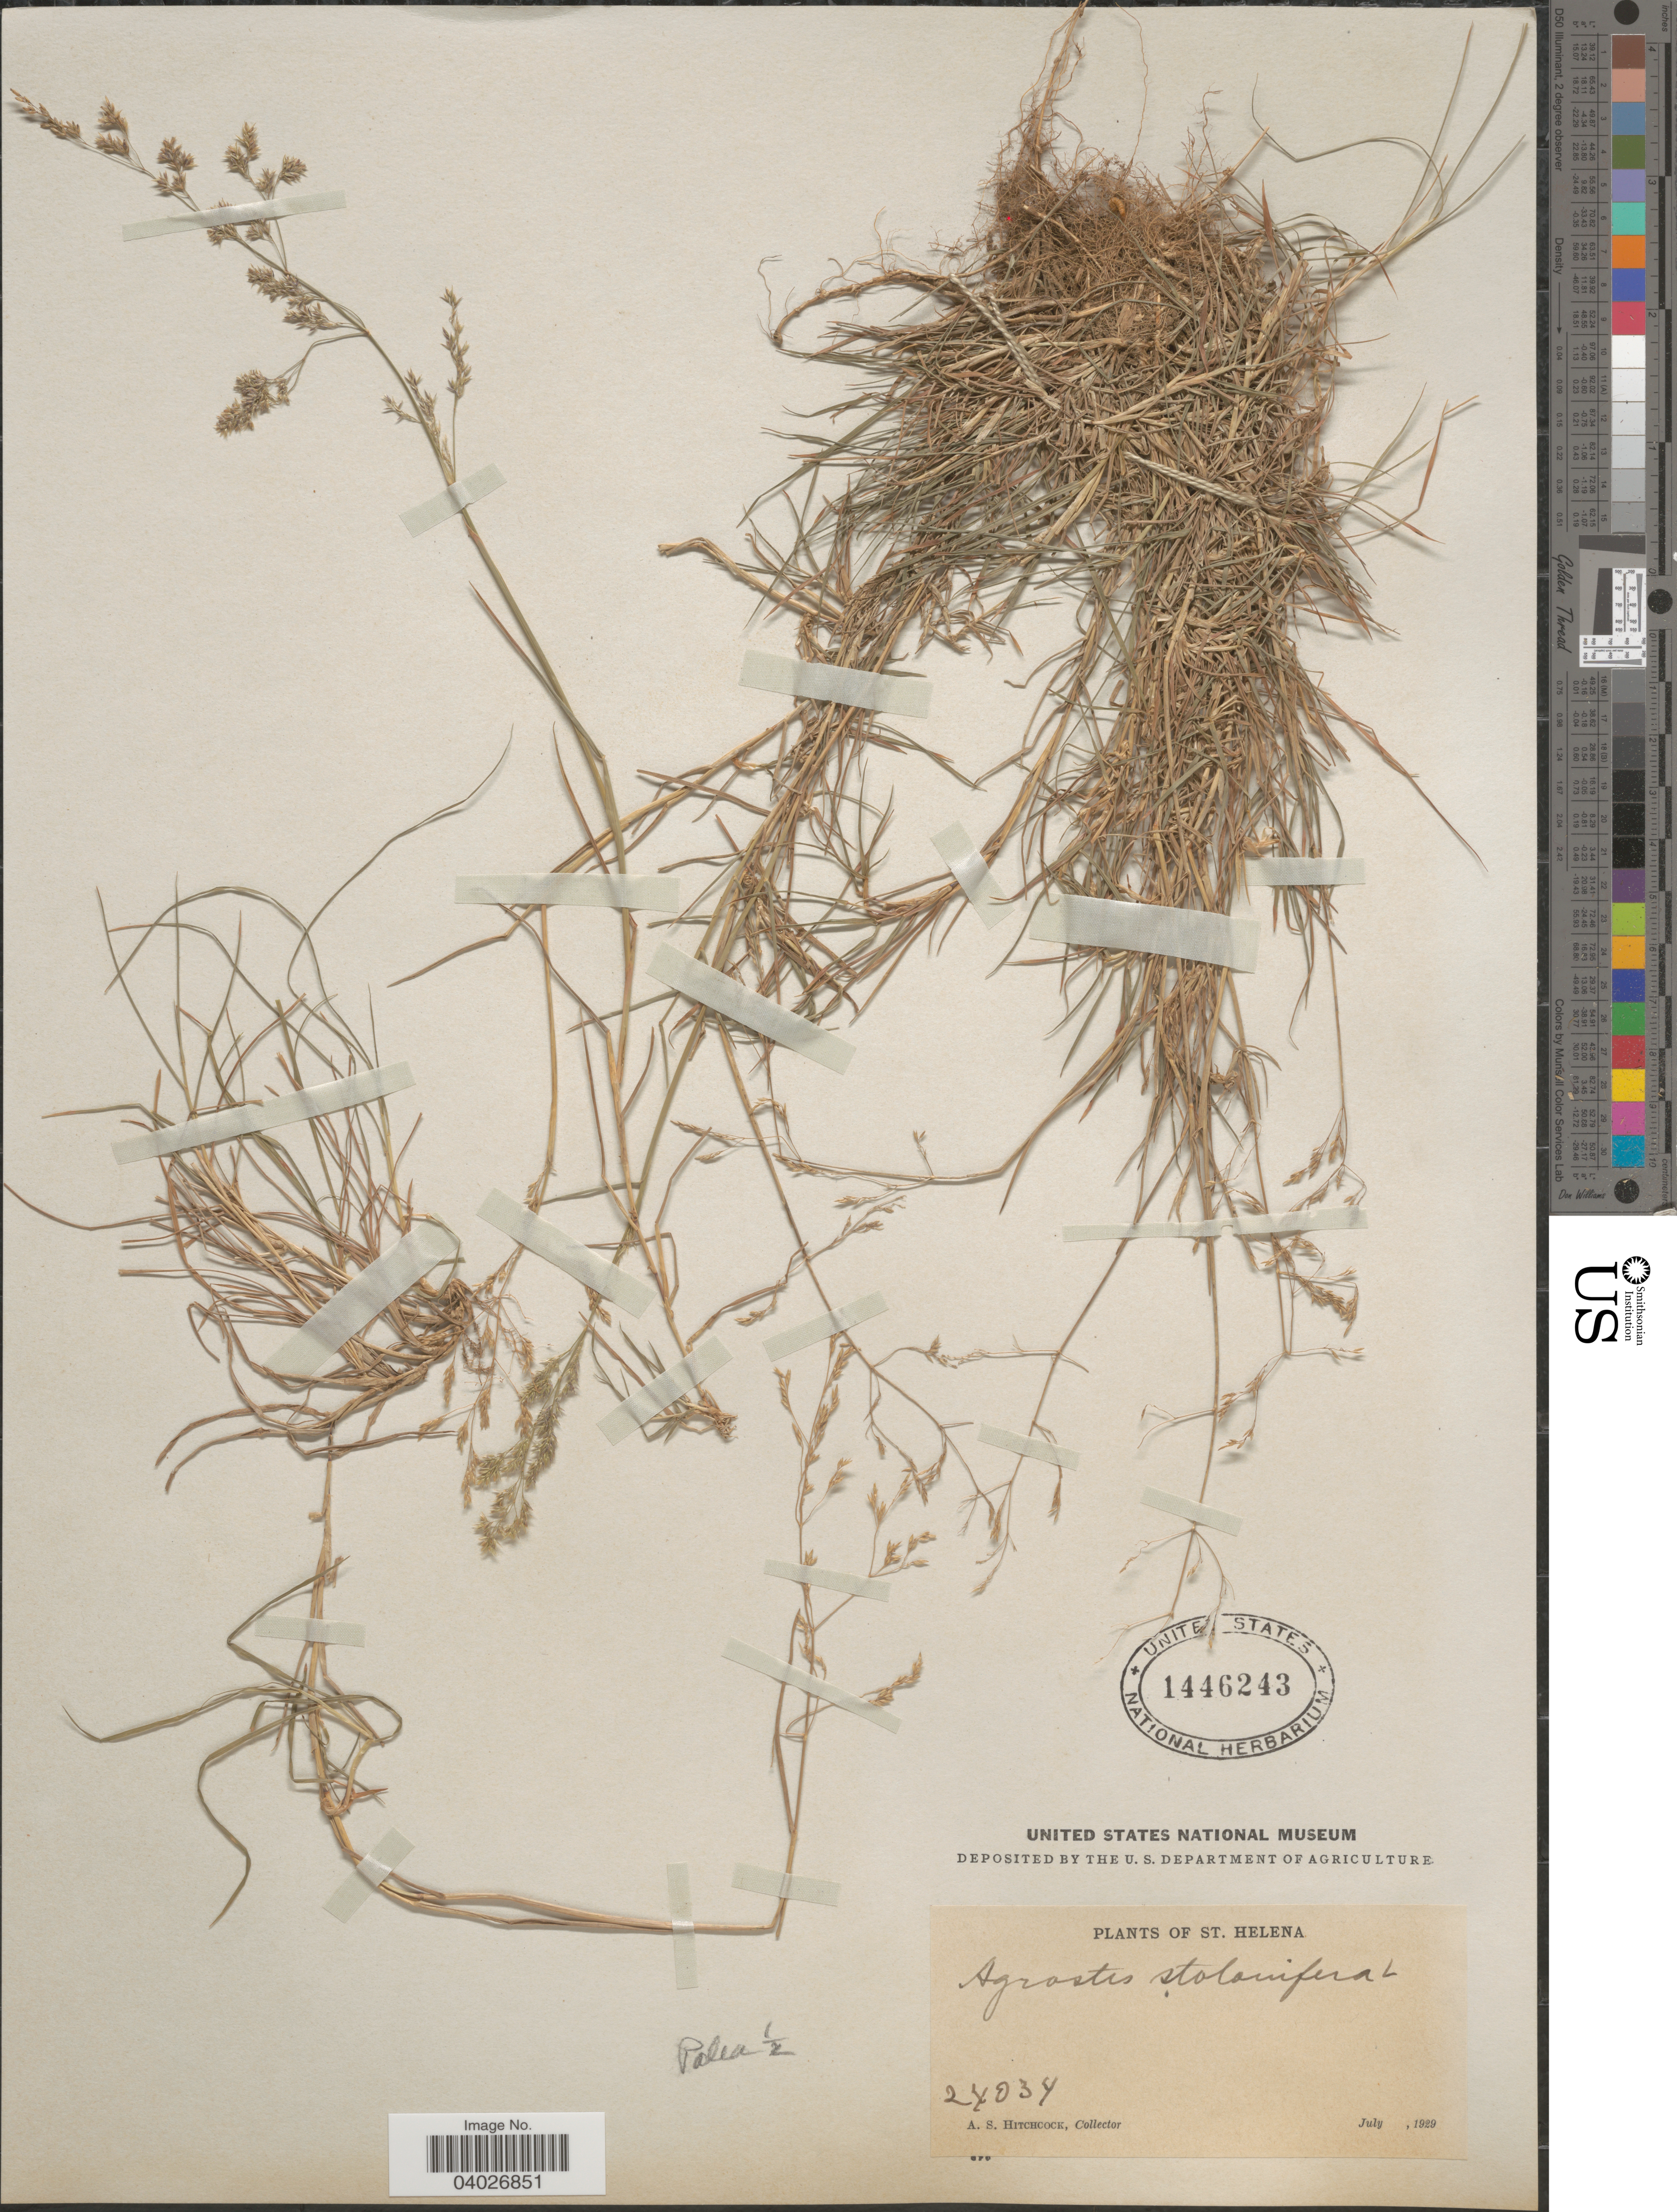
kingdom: Plantae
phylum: Tracheophyta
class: Liliopsida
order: Poales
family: Poaceae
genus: Agrostis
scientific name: Agrostis stolonifera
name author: L.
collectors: A. S. Hitchcock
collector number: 24034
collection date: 1929-07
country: St. Helena Islands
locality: St. Helena.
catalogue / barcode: US 1446243